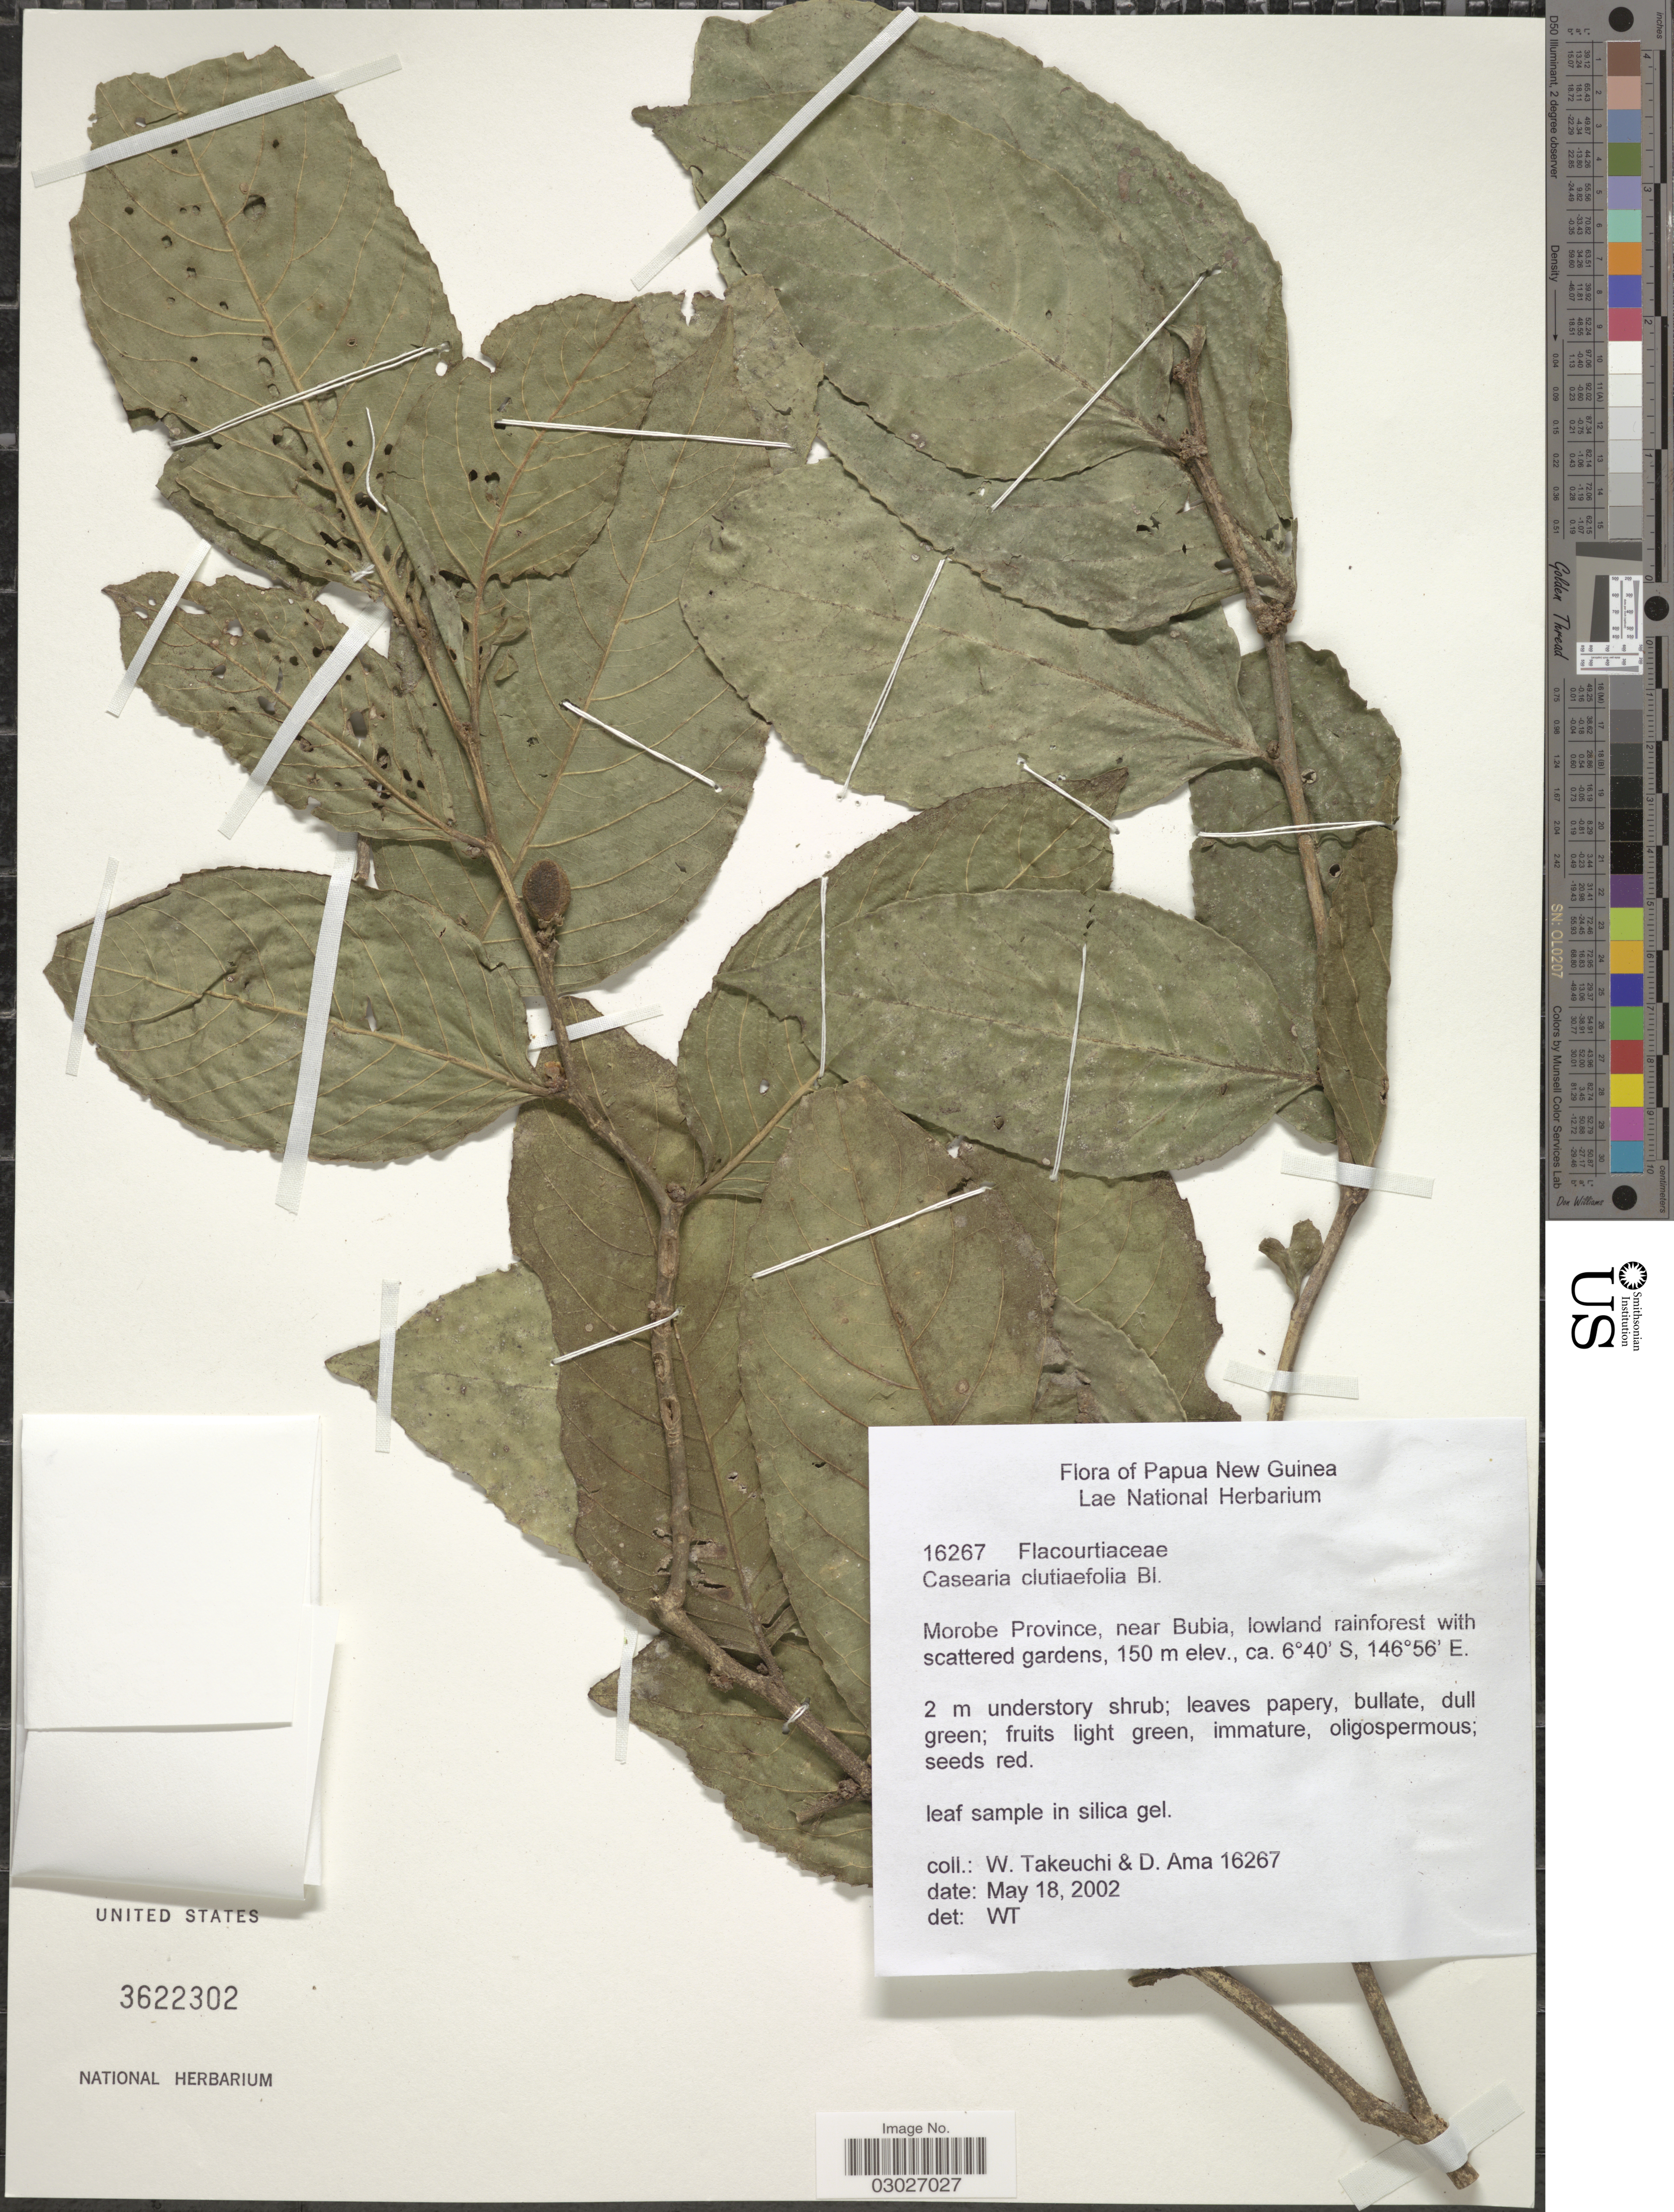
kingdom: Plantae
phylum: Tracheophyta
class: Magnoliopsida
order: Malpighiales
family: Salicaceae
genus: Casearia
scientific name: Casearia clutiifolia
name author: Blume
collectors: W. Takeuchi & D. Ama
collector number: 16267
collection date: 2002-05-18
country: Papua New Guinea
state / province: Morobe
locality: Near Bubia.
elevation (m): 150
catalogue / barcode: US 3622302